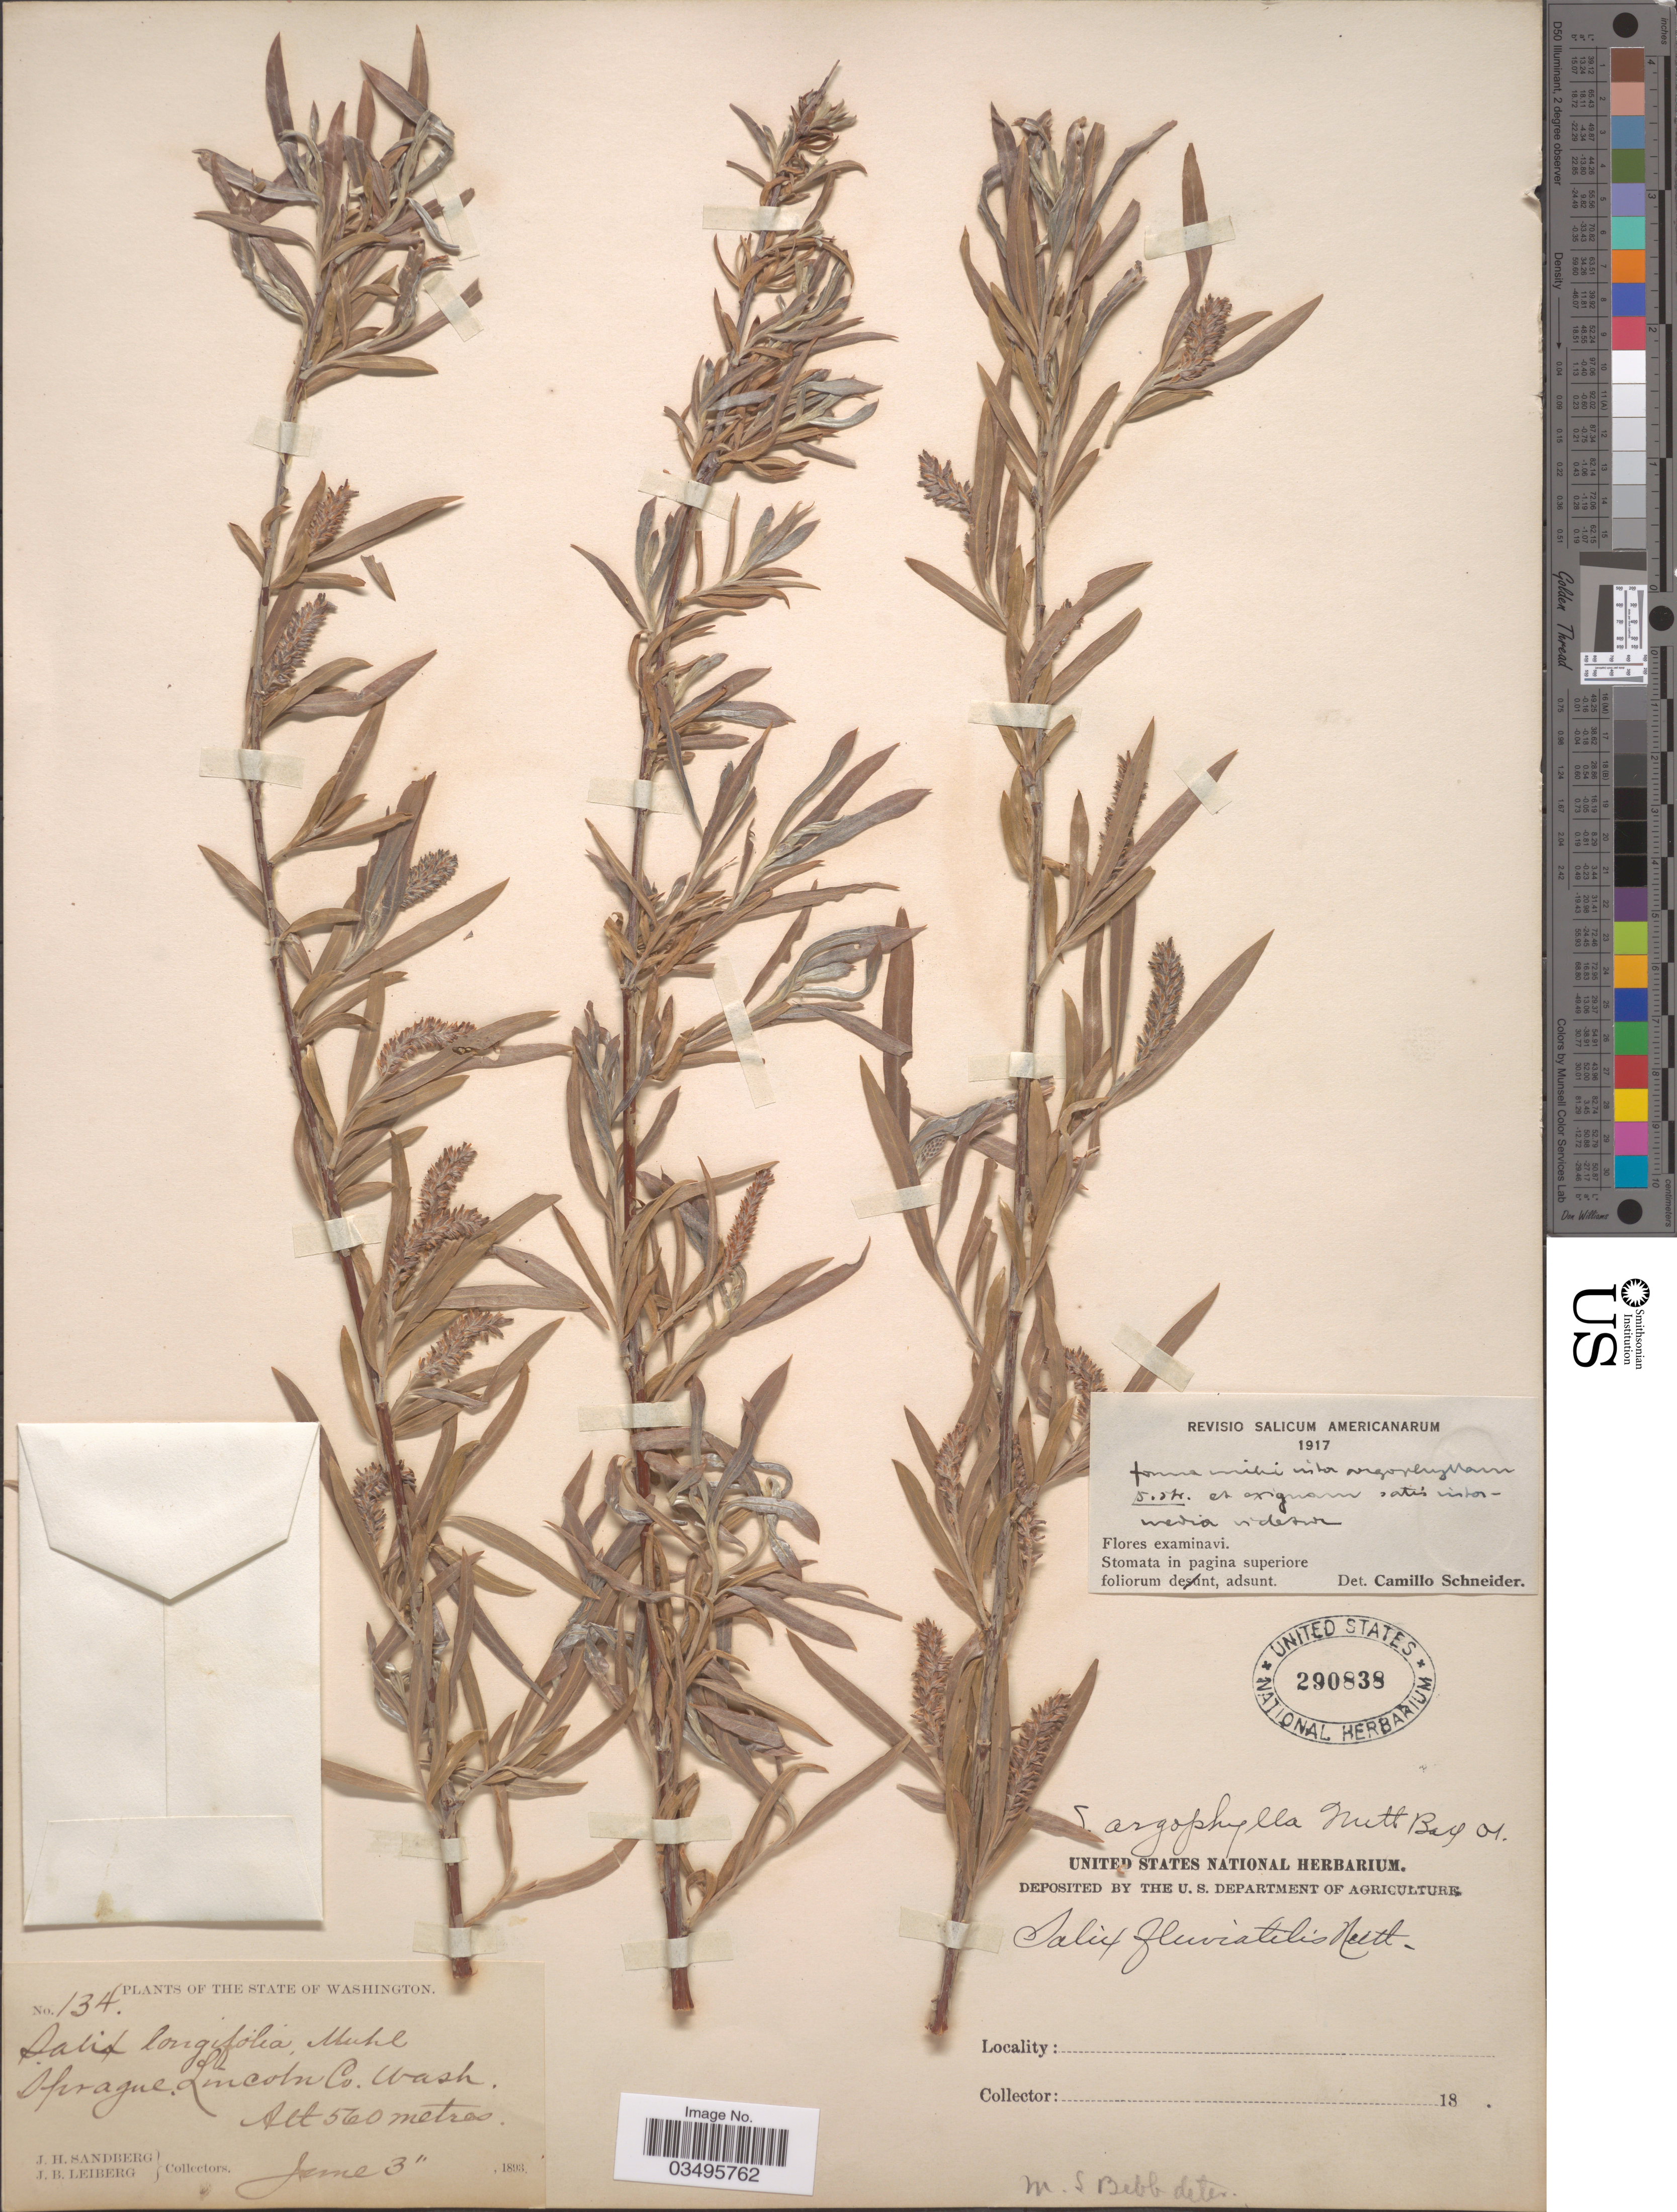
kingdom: Plantae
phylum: Tracheophyta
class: Magnoliopsida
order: Malpighiales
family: Salicaceae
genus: Salix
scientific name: Salix argophylla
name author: Nutt.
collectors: J. H. Sandberg & J. B. Leiberg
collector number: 134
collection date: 1893-06-03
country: United States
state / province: Washington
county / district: Lincoln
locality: Sprague. Lincoln Co.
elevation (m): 560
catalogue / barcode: US 290838